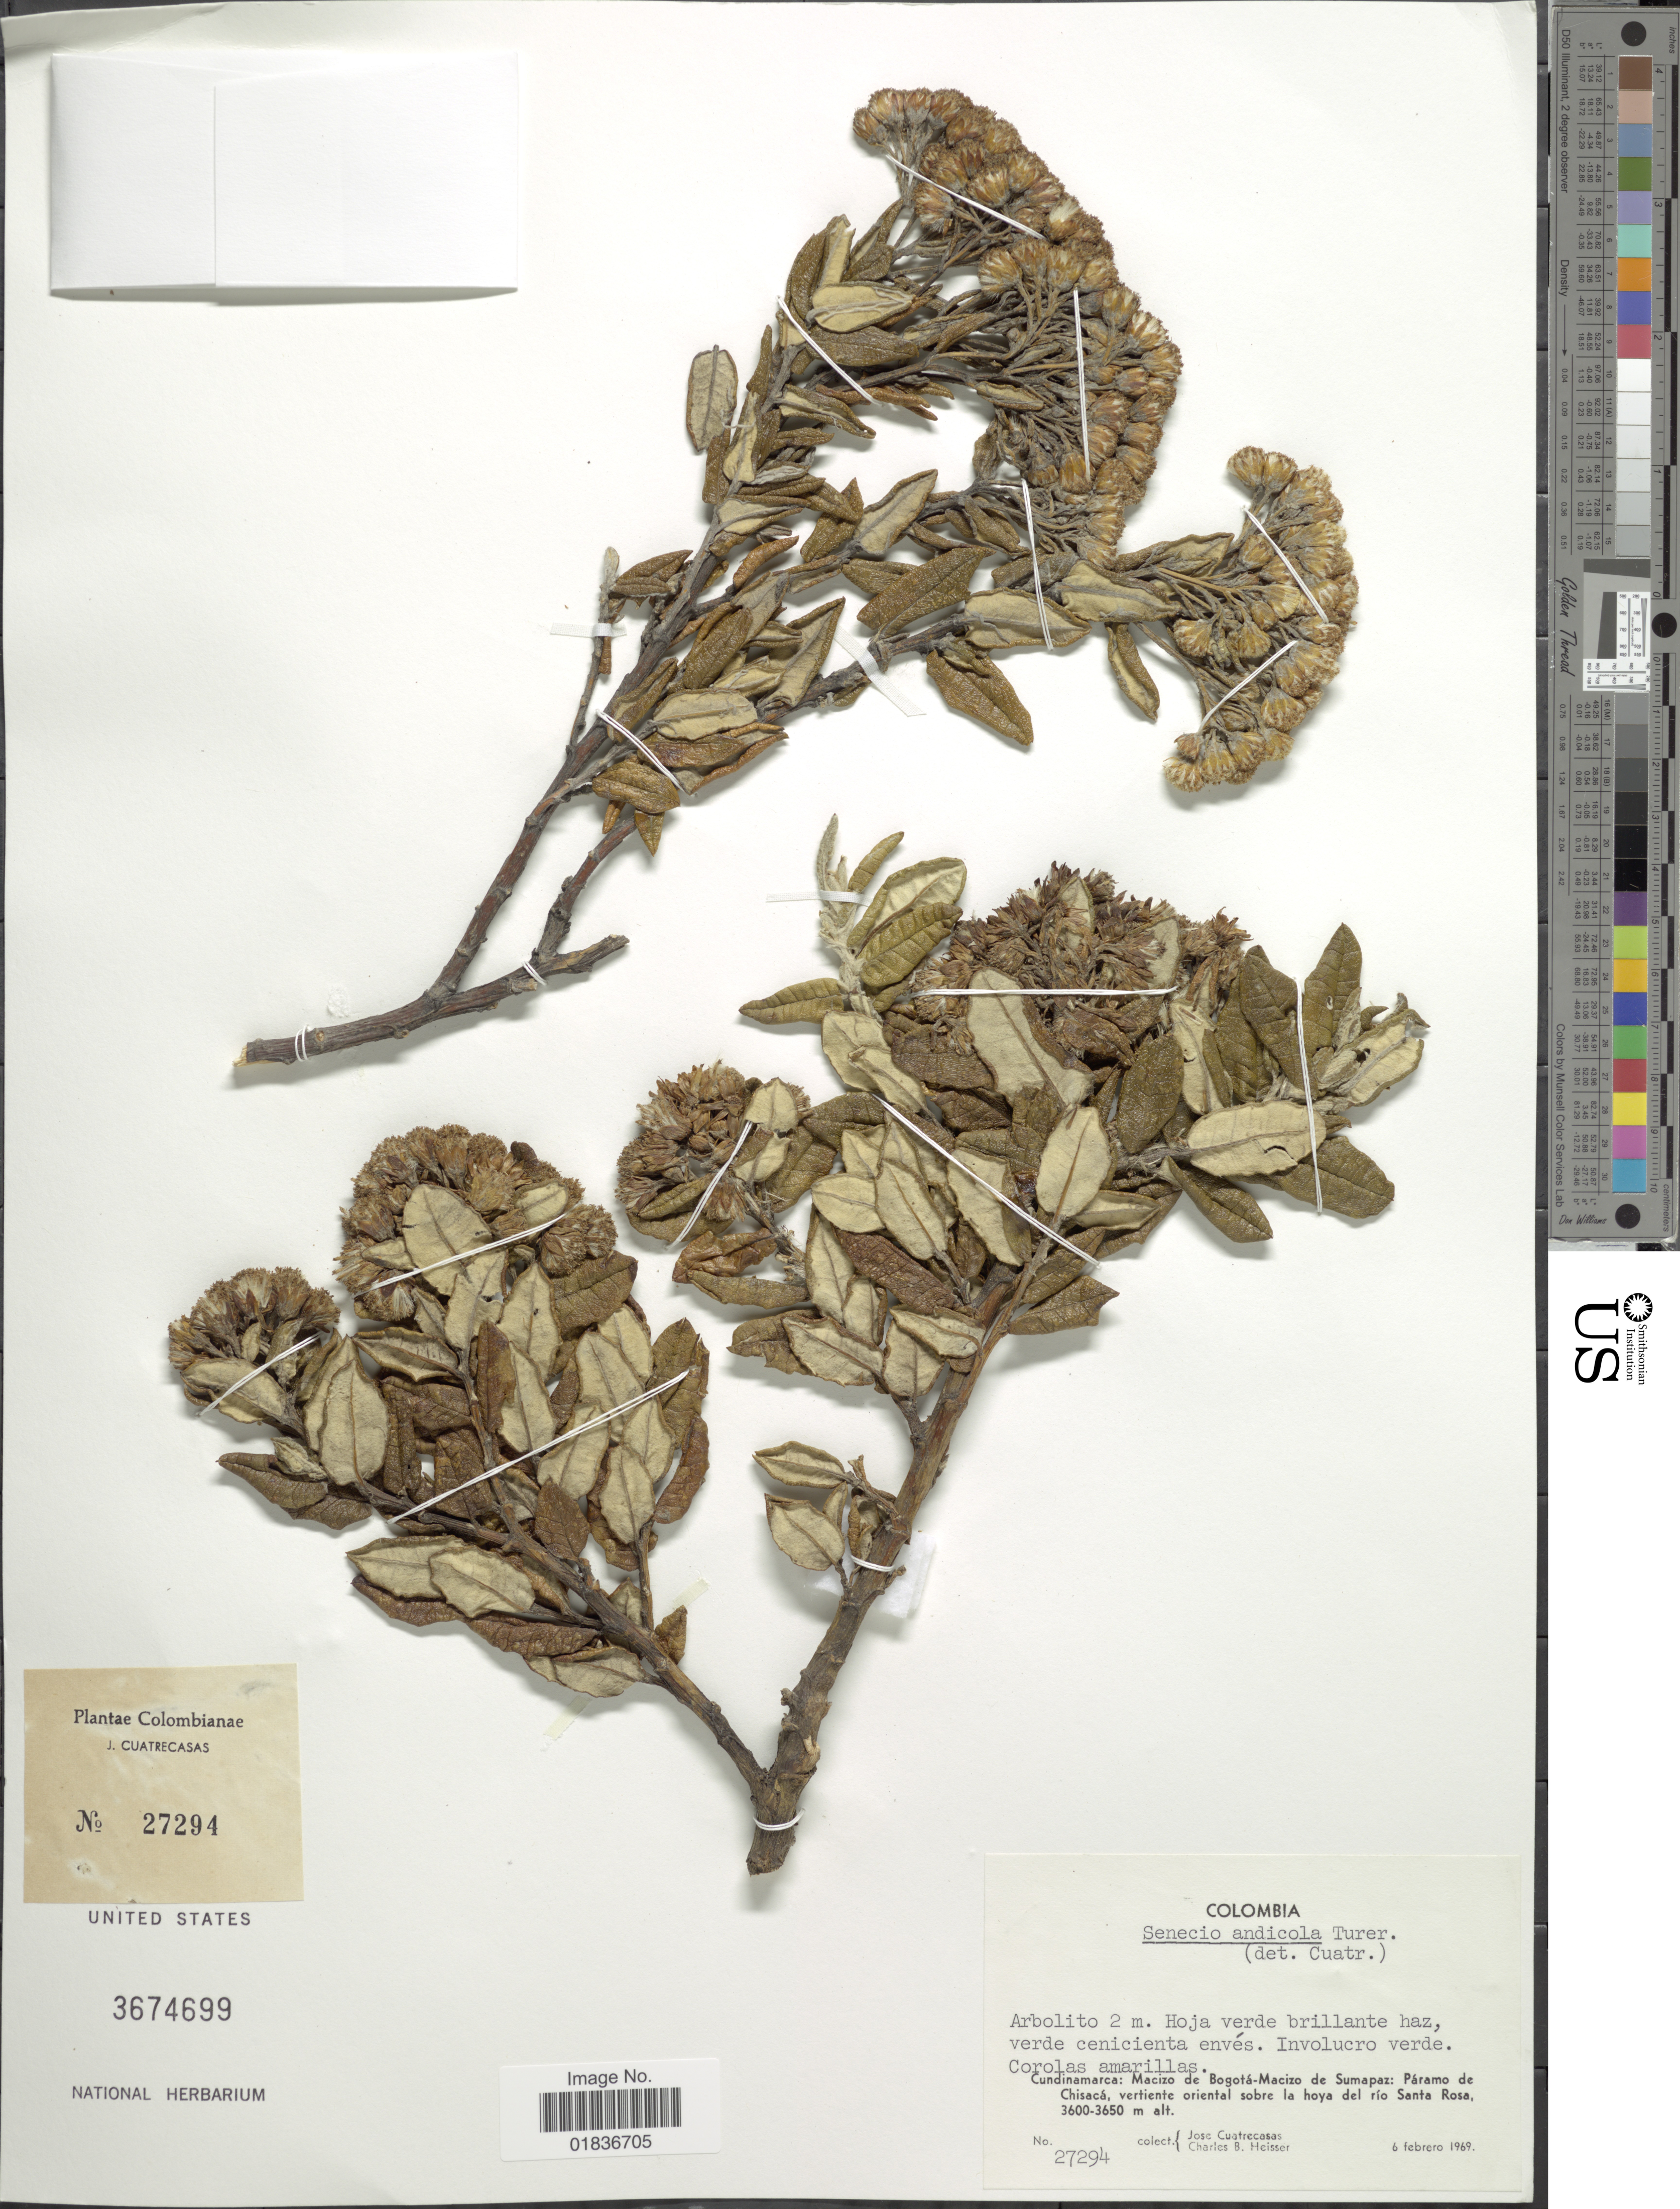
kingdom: Plantae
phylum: Tracheophyta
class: Magnoliopsida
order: Asterales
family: Asteraceae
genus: Pentacalia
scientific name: Pentacalia andicola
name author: (Turcz.) Cuatrec.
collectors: J. Cuatrecasas & C. B. Heisser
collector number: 27294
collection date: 1969-02-06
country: Colombia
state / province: Cundinamarca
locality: Cundinamarca: Macizo de Bogota-Macizo de Sumapaz: Paramo de Chisaca, vertiente oriental sobre la hoya del rio Santa Rosa,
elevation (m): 3600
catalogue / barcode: US 3674699